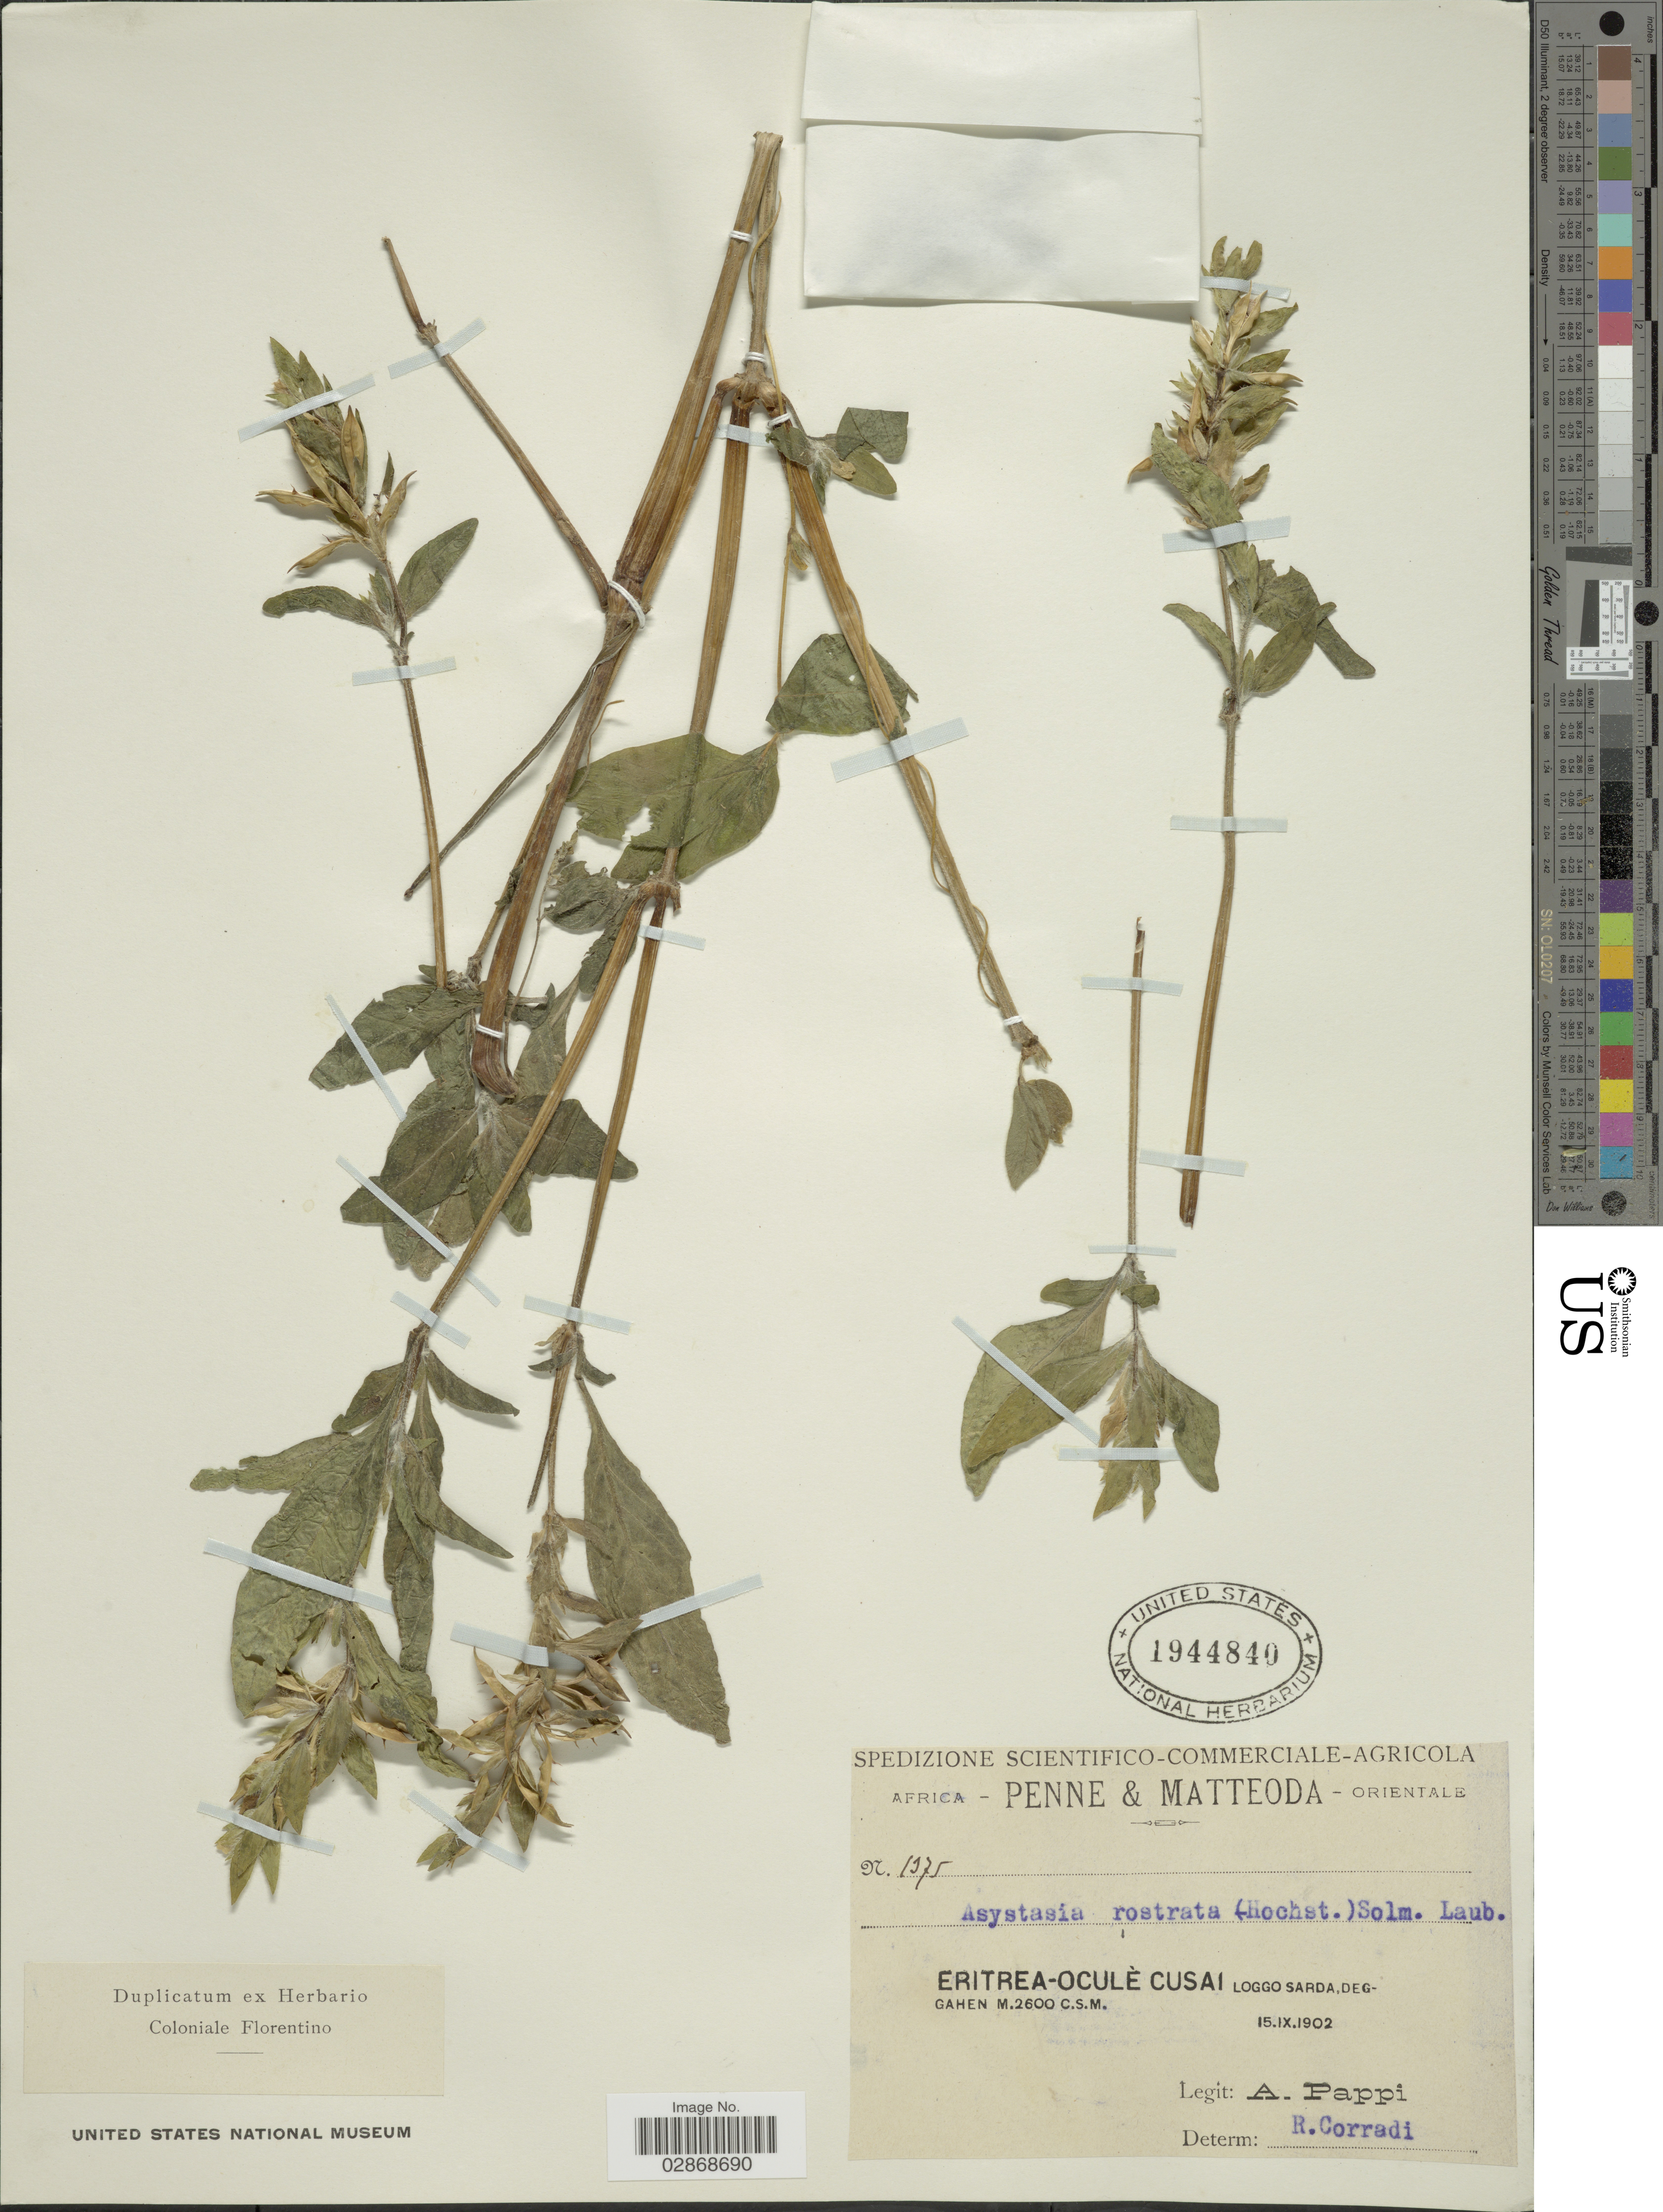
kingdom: Plantae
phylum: Tracheophyta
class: Magnoliopsida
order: Lamiales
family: Acanthaceae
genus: Asystasia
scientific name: Asystasia rostrata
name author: Solms ex Lindau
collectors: A. Pappi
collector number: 1975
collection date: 1902-09-15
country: Eritrea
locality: Africa Orientale. Eritrea-Oculè Cusai. Loggo Sarda, Deggahen.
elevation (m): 2600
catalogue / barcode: US 1944840